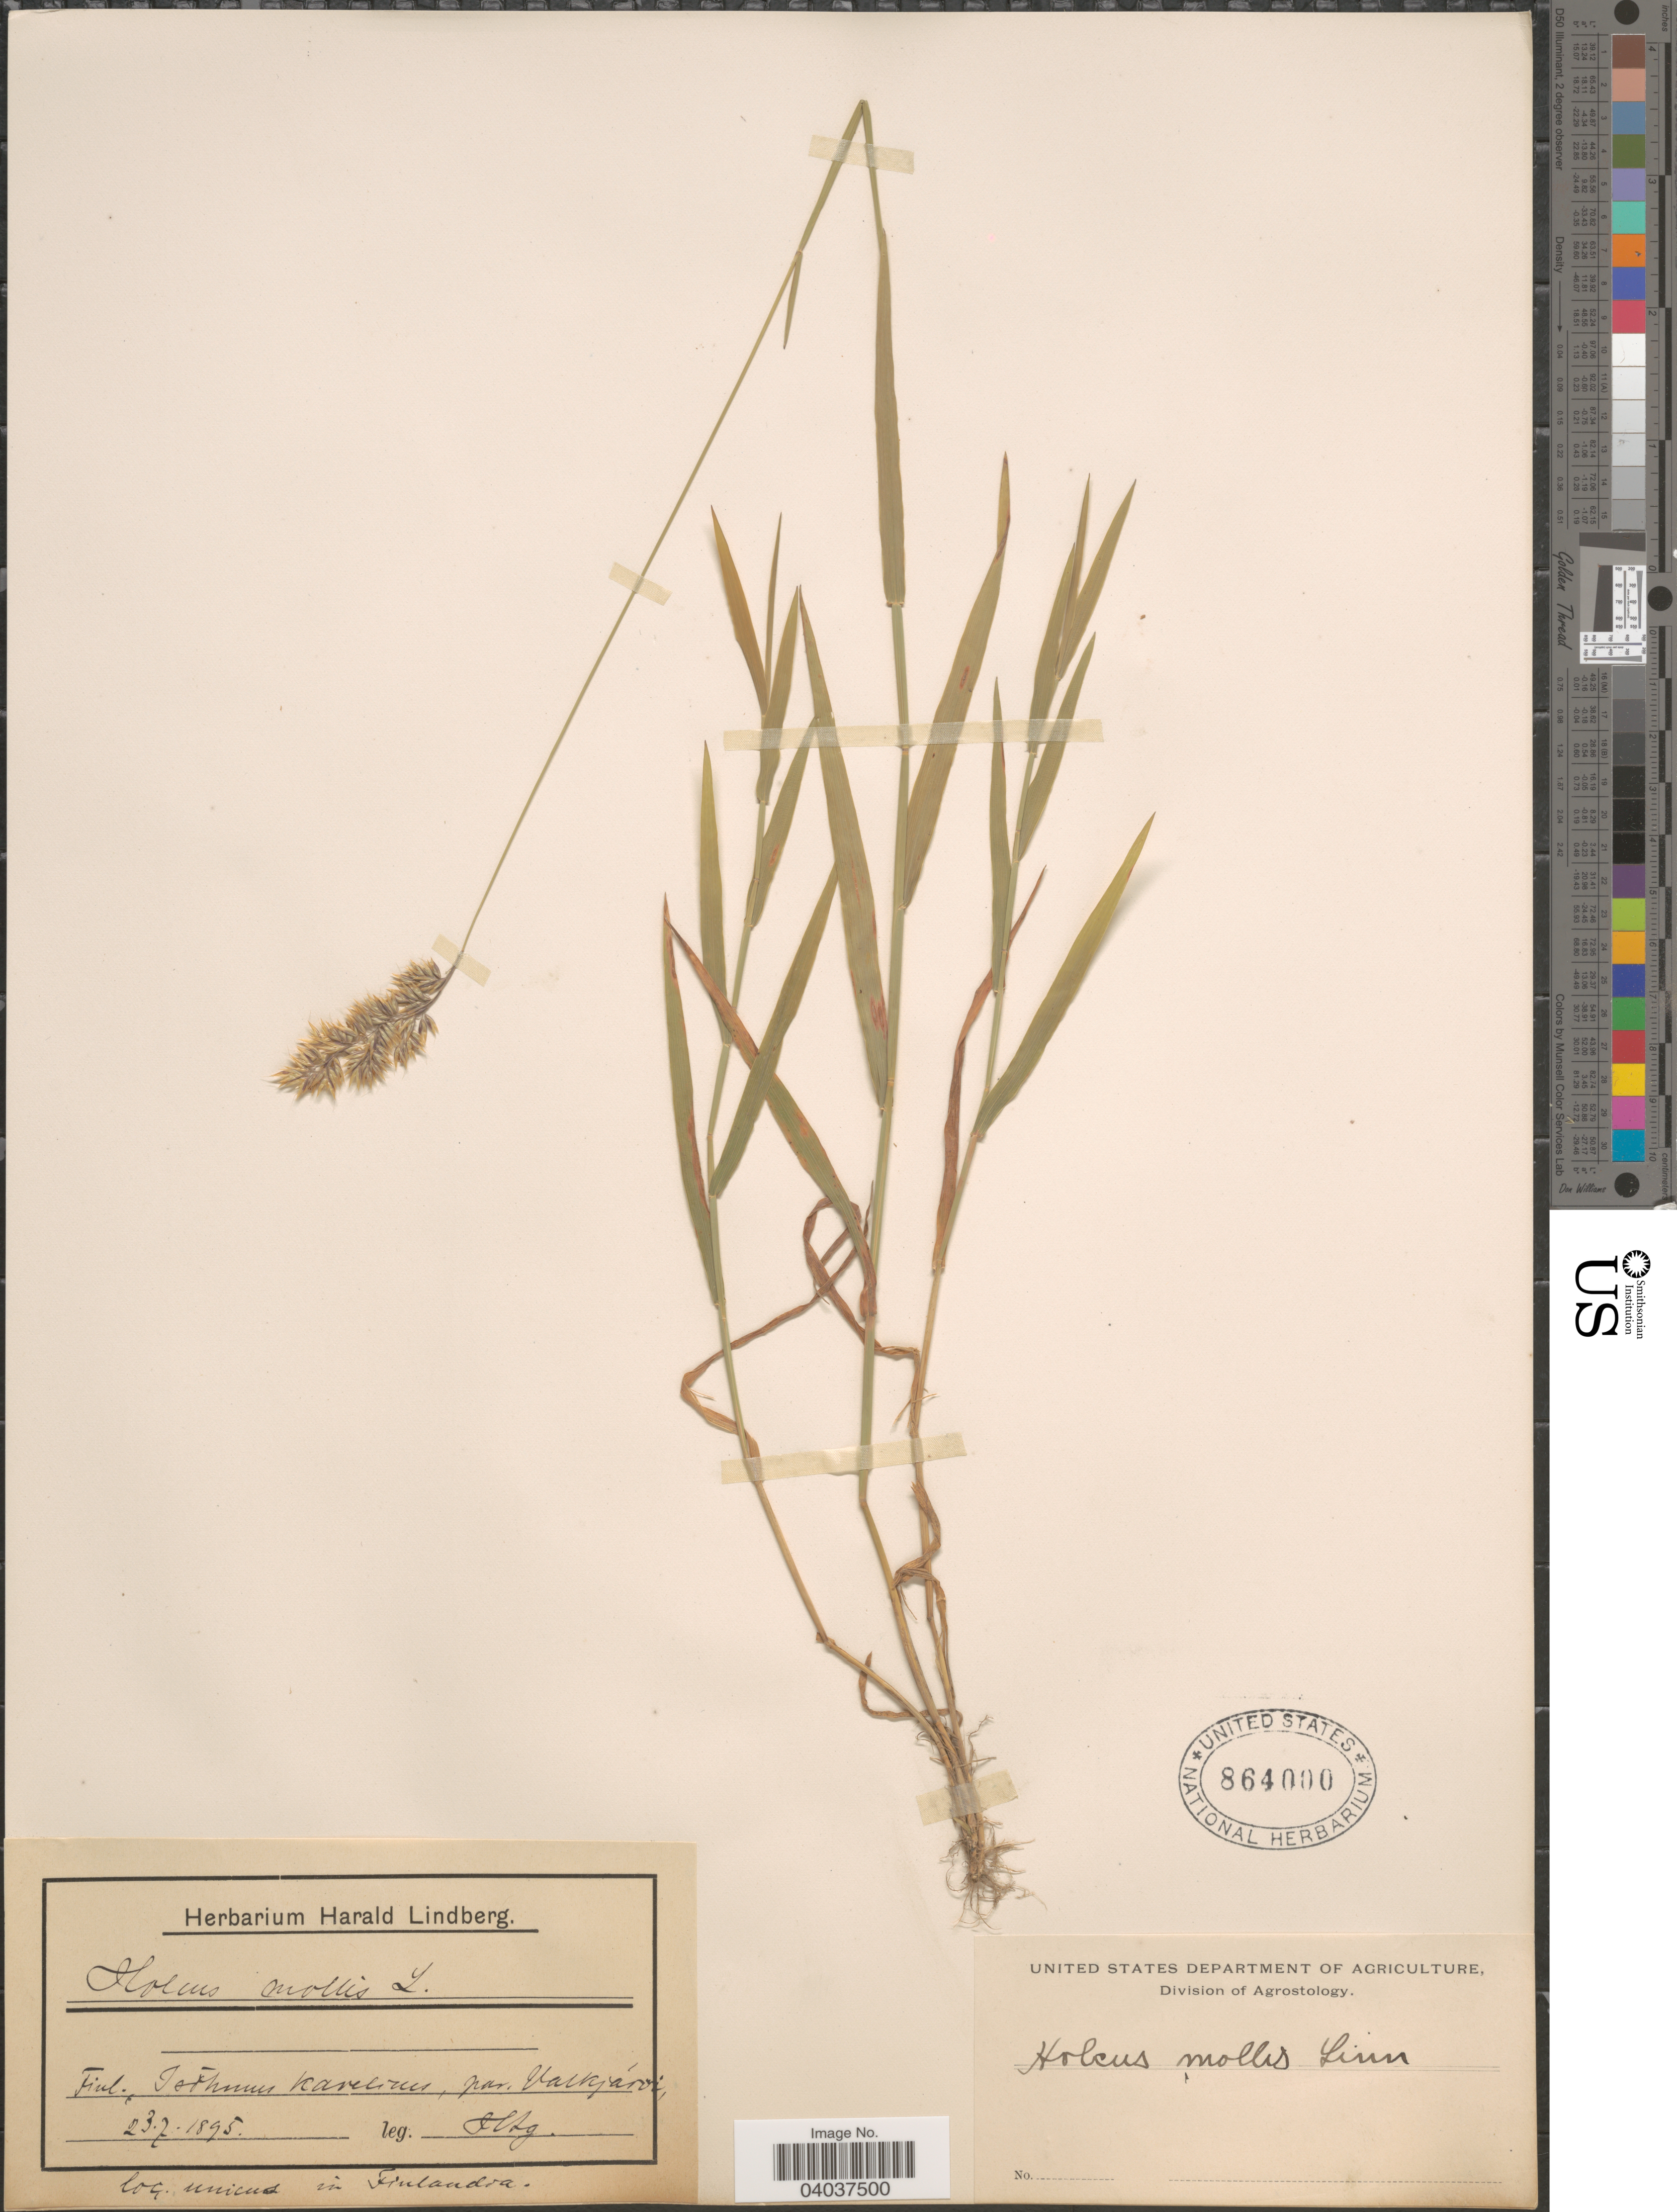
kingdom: Plantae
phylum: Tracheophyta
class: Liliopsida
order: Poales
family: Poaceae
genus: Holcus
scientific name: Holcus mollis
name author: L.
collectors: H. Lindberg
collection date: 1895-07-23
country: Finland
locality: Findl., Jothmus kavlrus, par. Valkjarvi. Unicus in Finlandia.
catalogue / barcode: US 864000